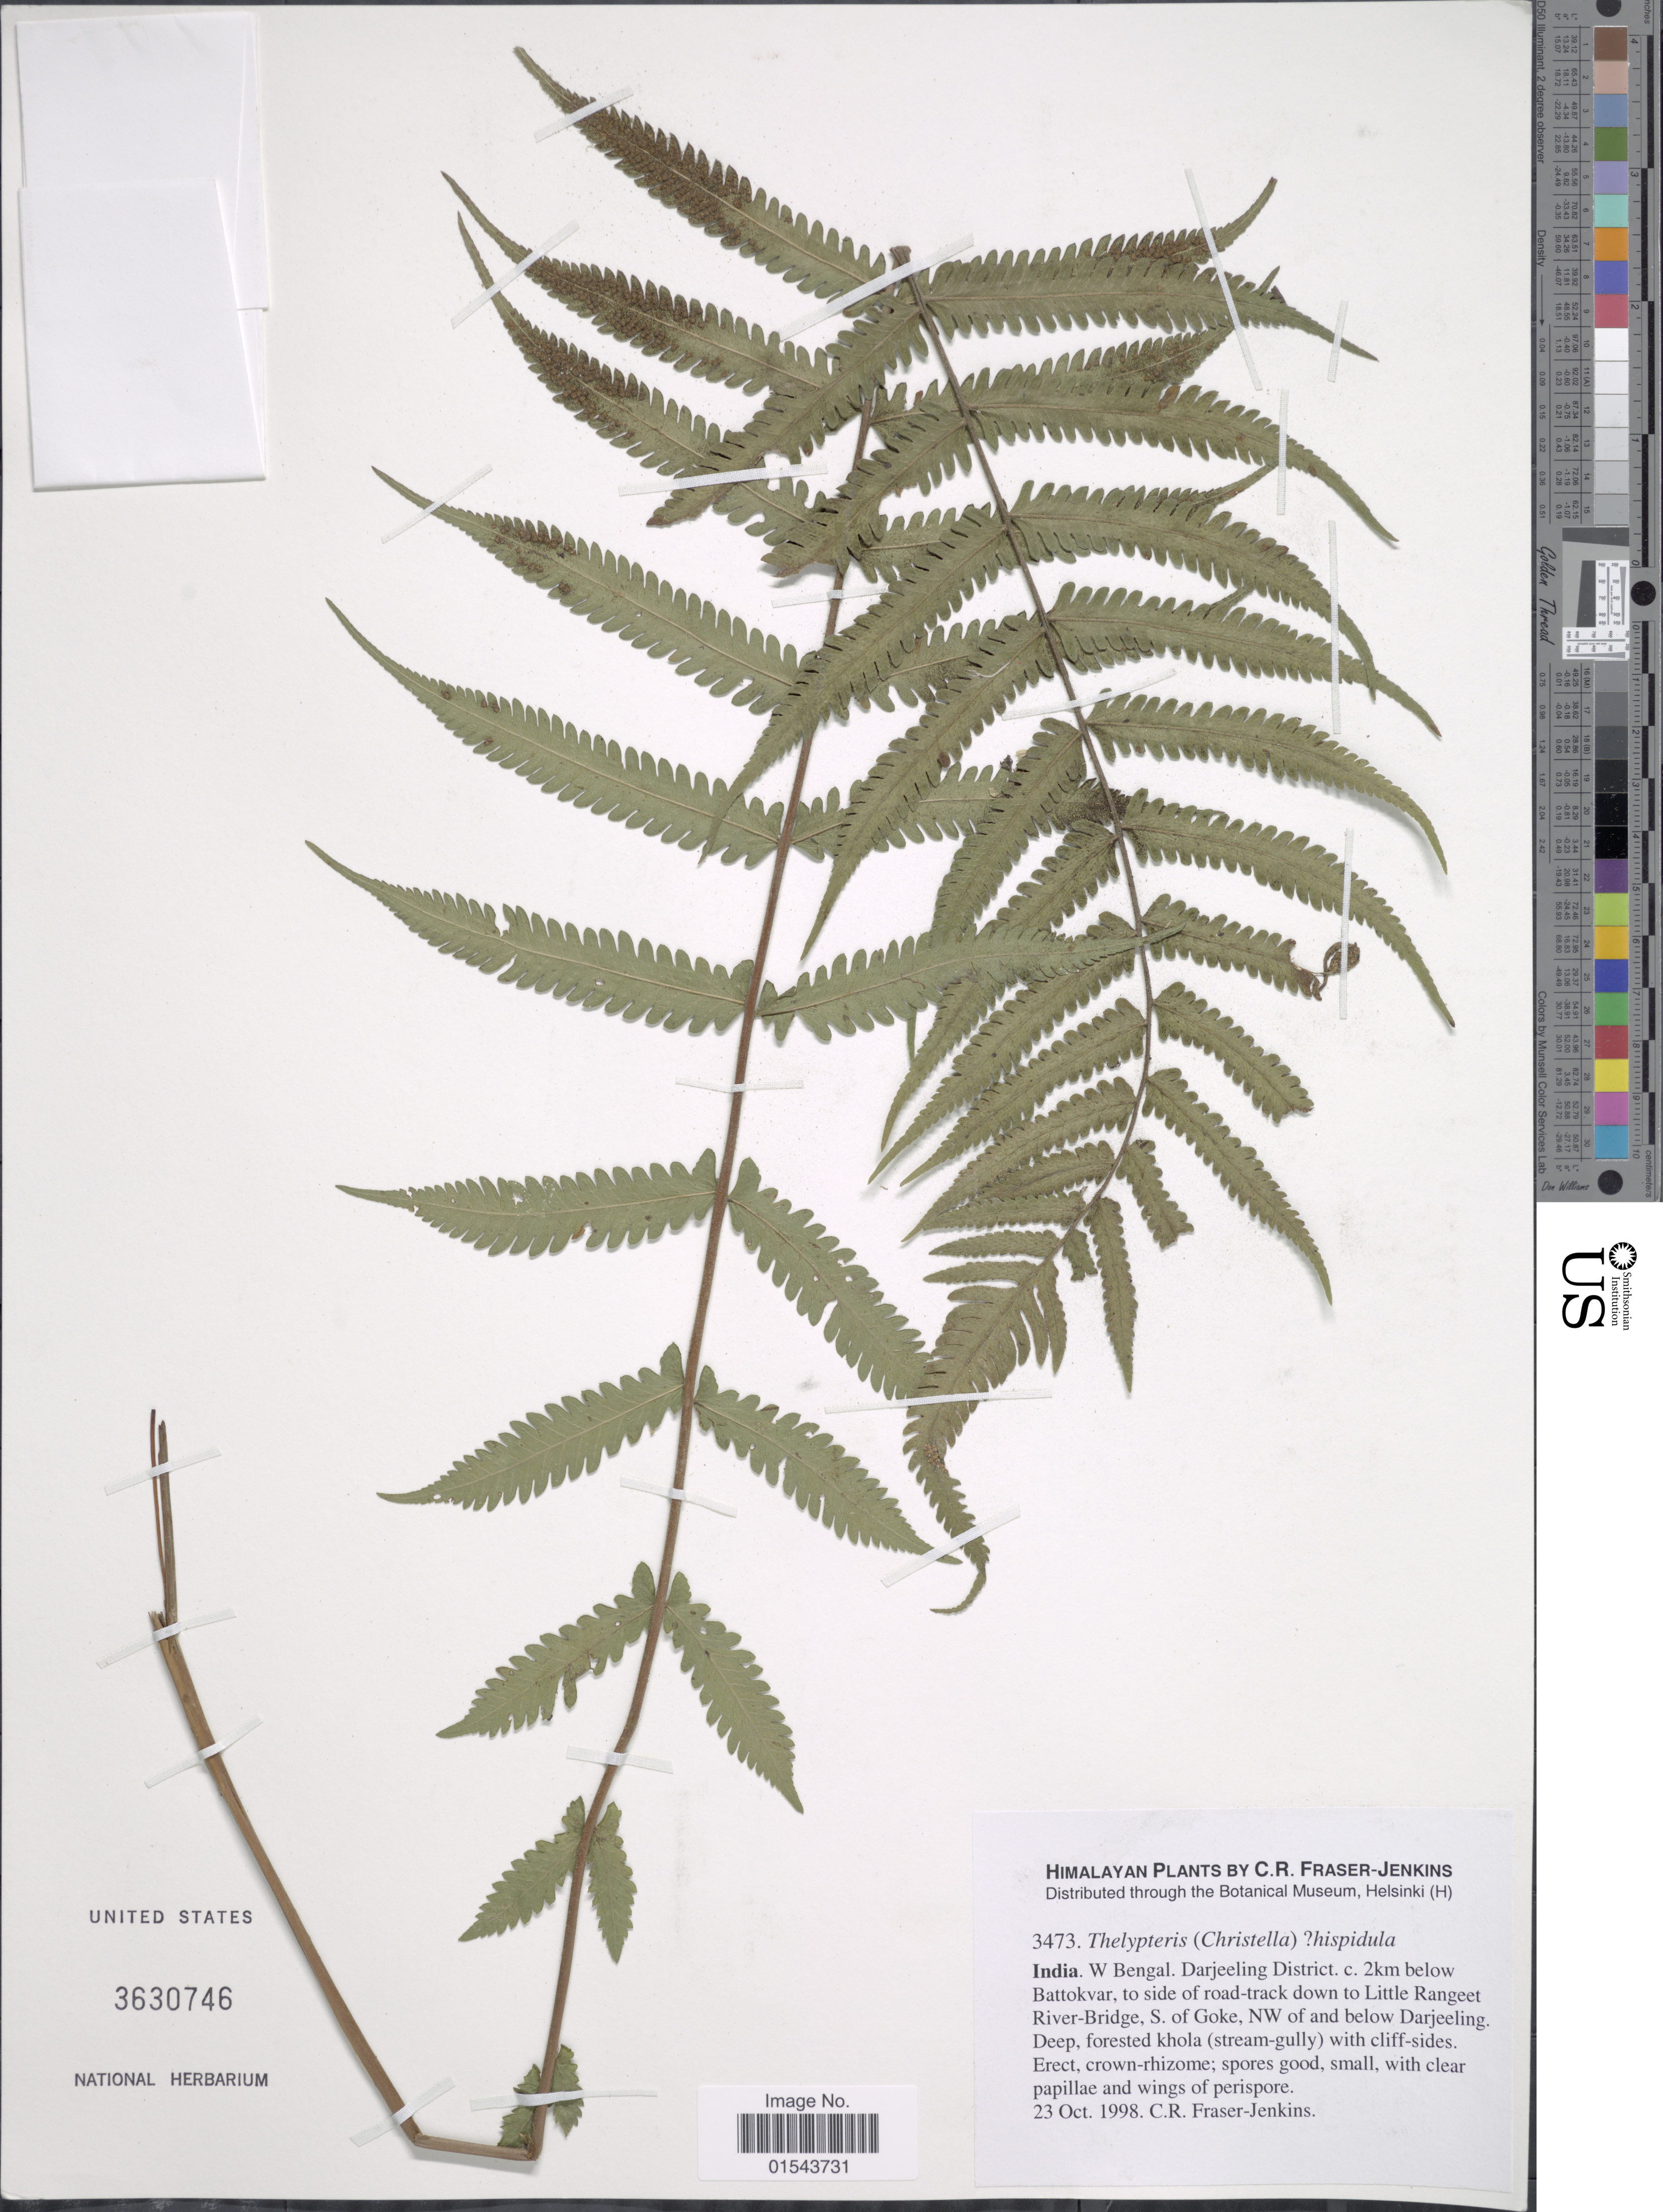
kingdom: Plantae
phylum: Tracheophyta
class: Polypodiopsida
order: Polypodiales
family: Thelypteridaceae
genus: Christella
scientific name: Christella hispidula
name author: (Decne.) Holttum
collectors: C. R. Fraser-Jenkins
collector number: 3473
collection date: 1998-10-23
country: India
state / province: West Bengal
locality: W Bengal. Darjeeling District. 2 km beliw Battokvar, to side of road-track down to Little rangeert River-Bridge, S. of Goke, NW of and below Darjeeling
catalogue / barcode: US 3630746